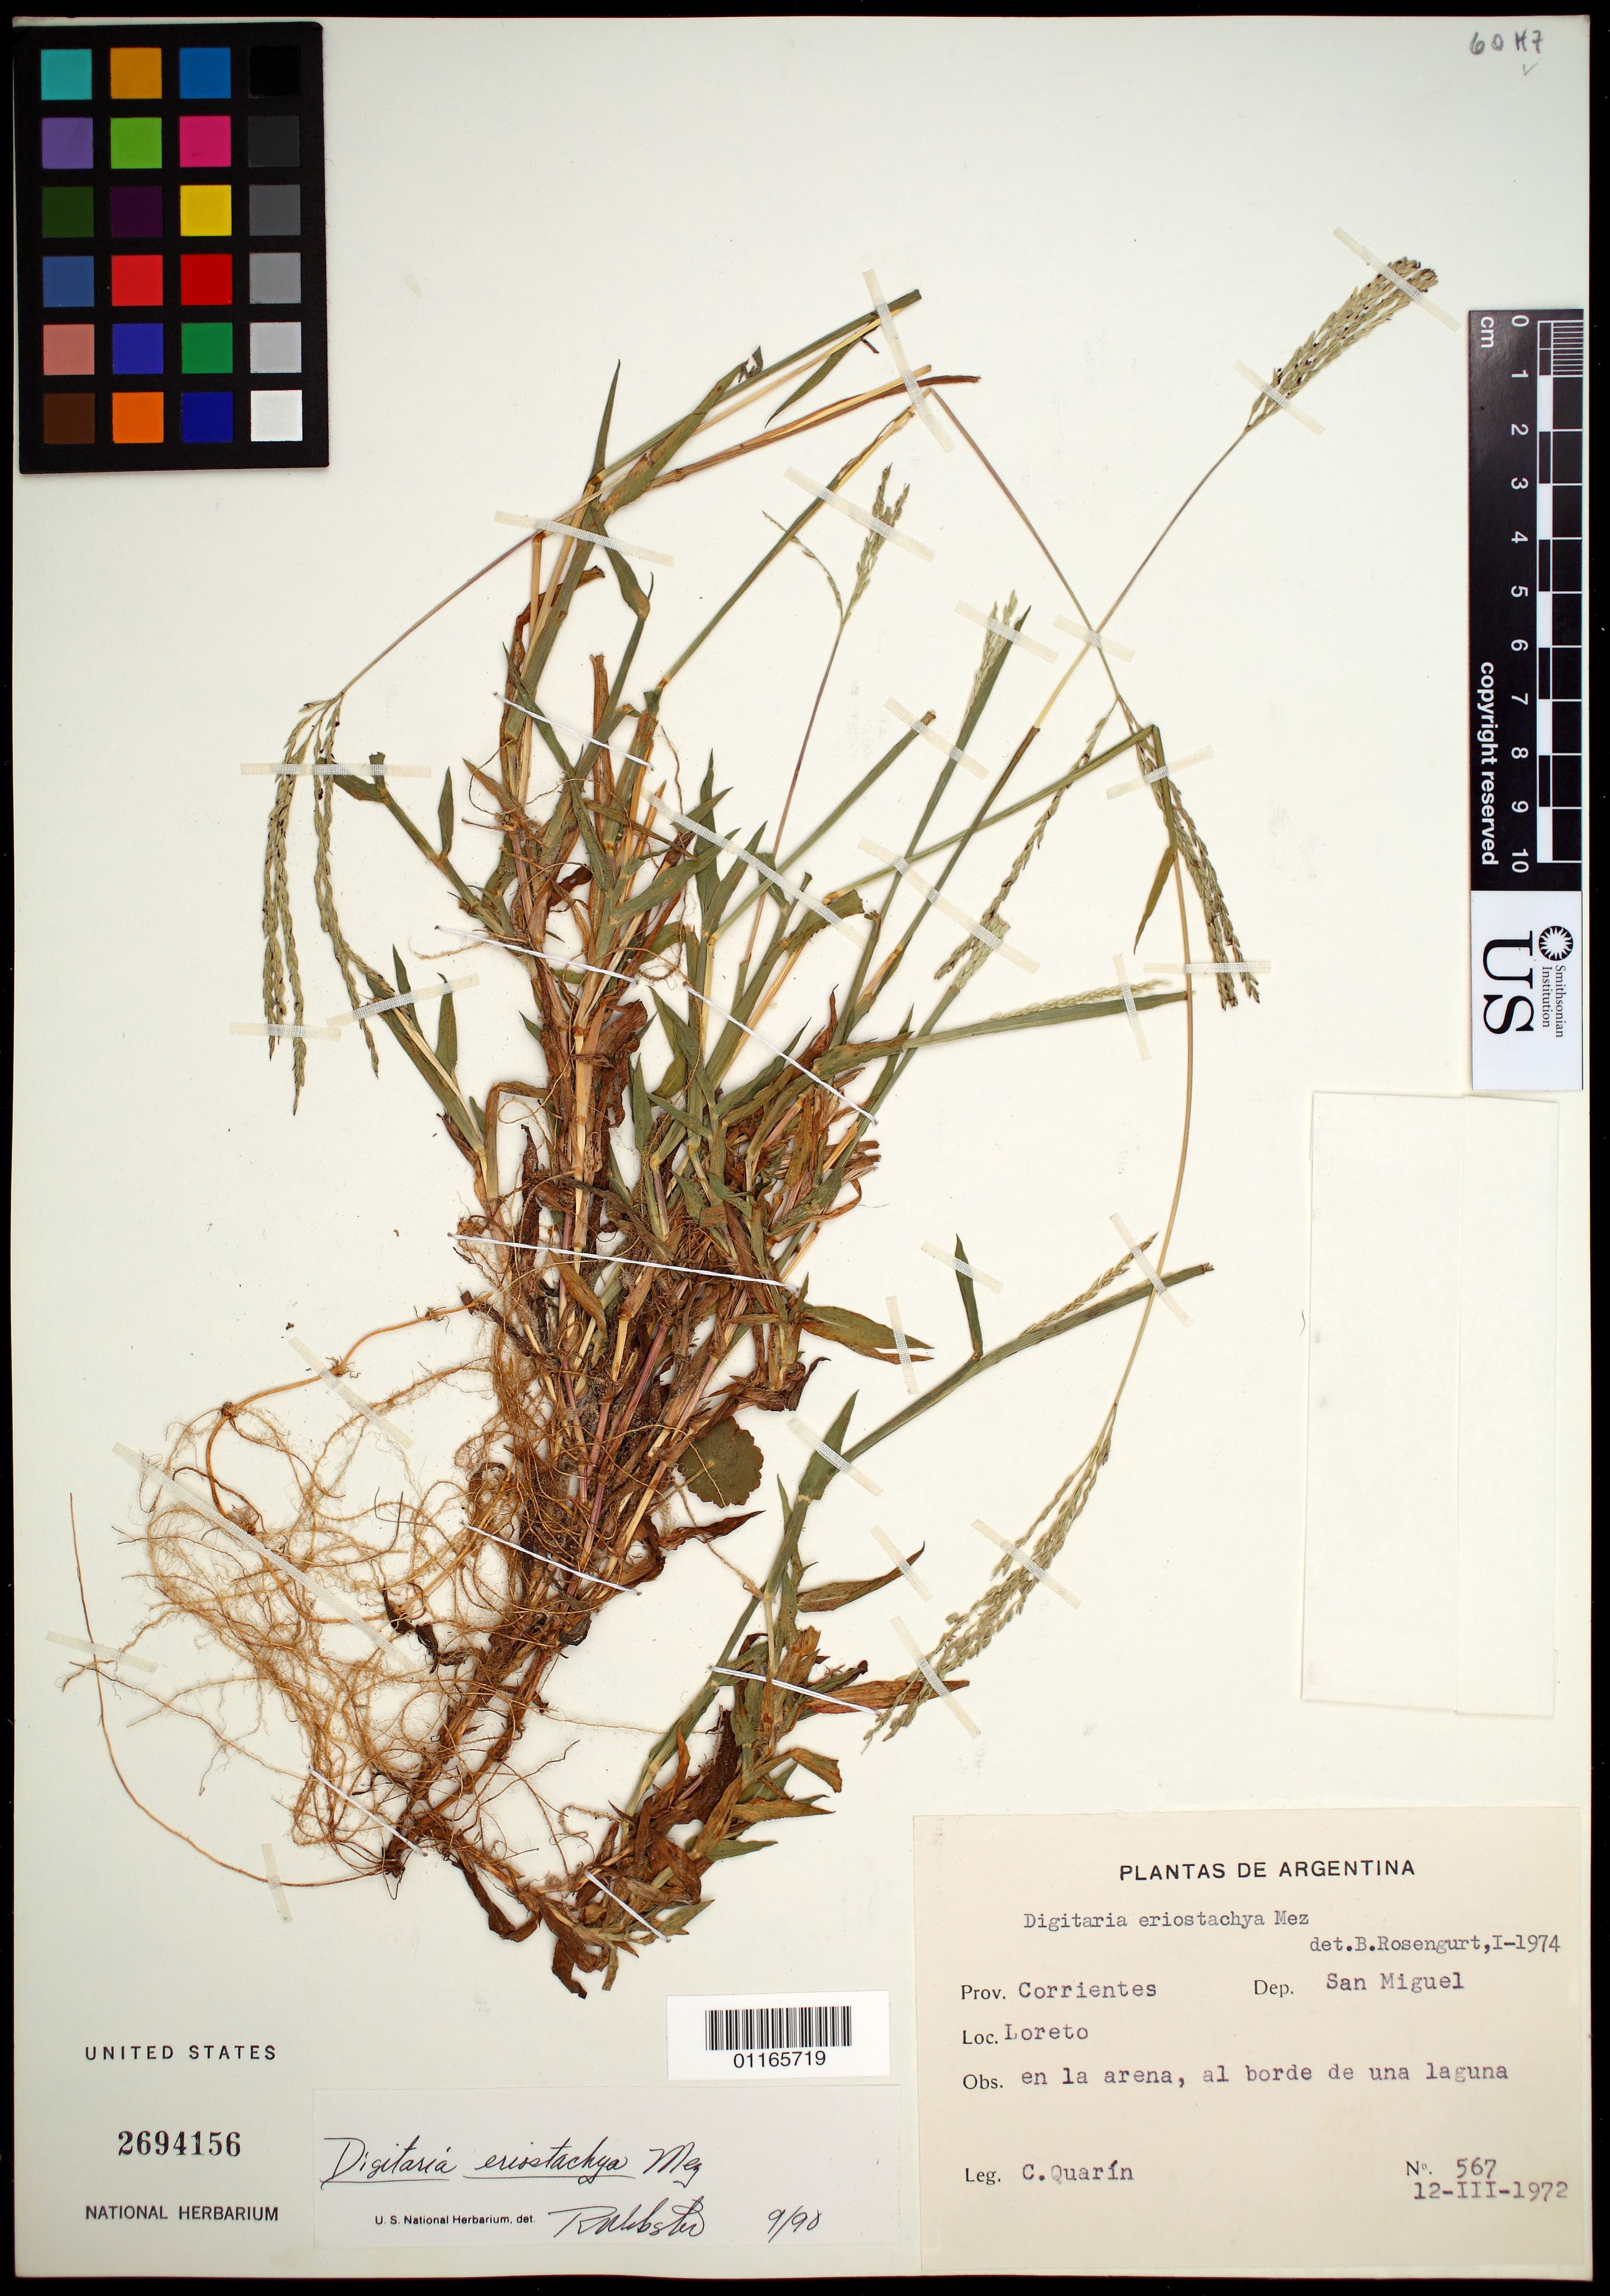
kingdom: Plantae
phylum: Tracheophyta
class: Liliopsida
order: Poales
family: Poaceae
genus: Digitaria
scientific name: Digitaria eriostachya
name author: Mez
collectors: C. Quarín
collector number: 567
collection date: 1972-03-12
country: Argentina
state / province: Corrientes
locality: Dep. San Miguel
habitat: en la area, al borde de una laguna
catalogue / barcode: US 2694156